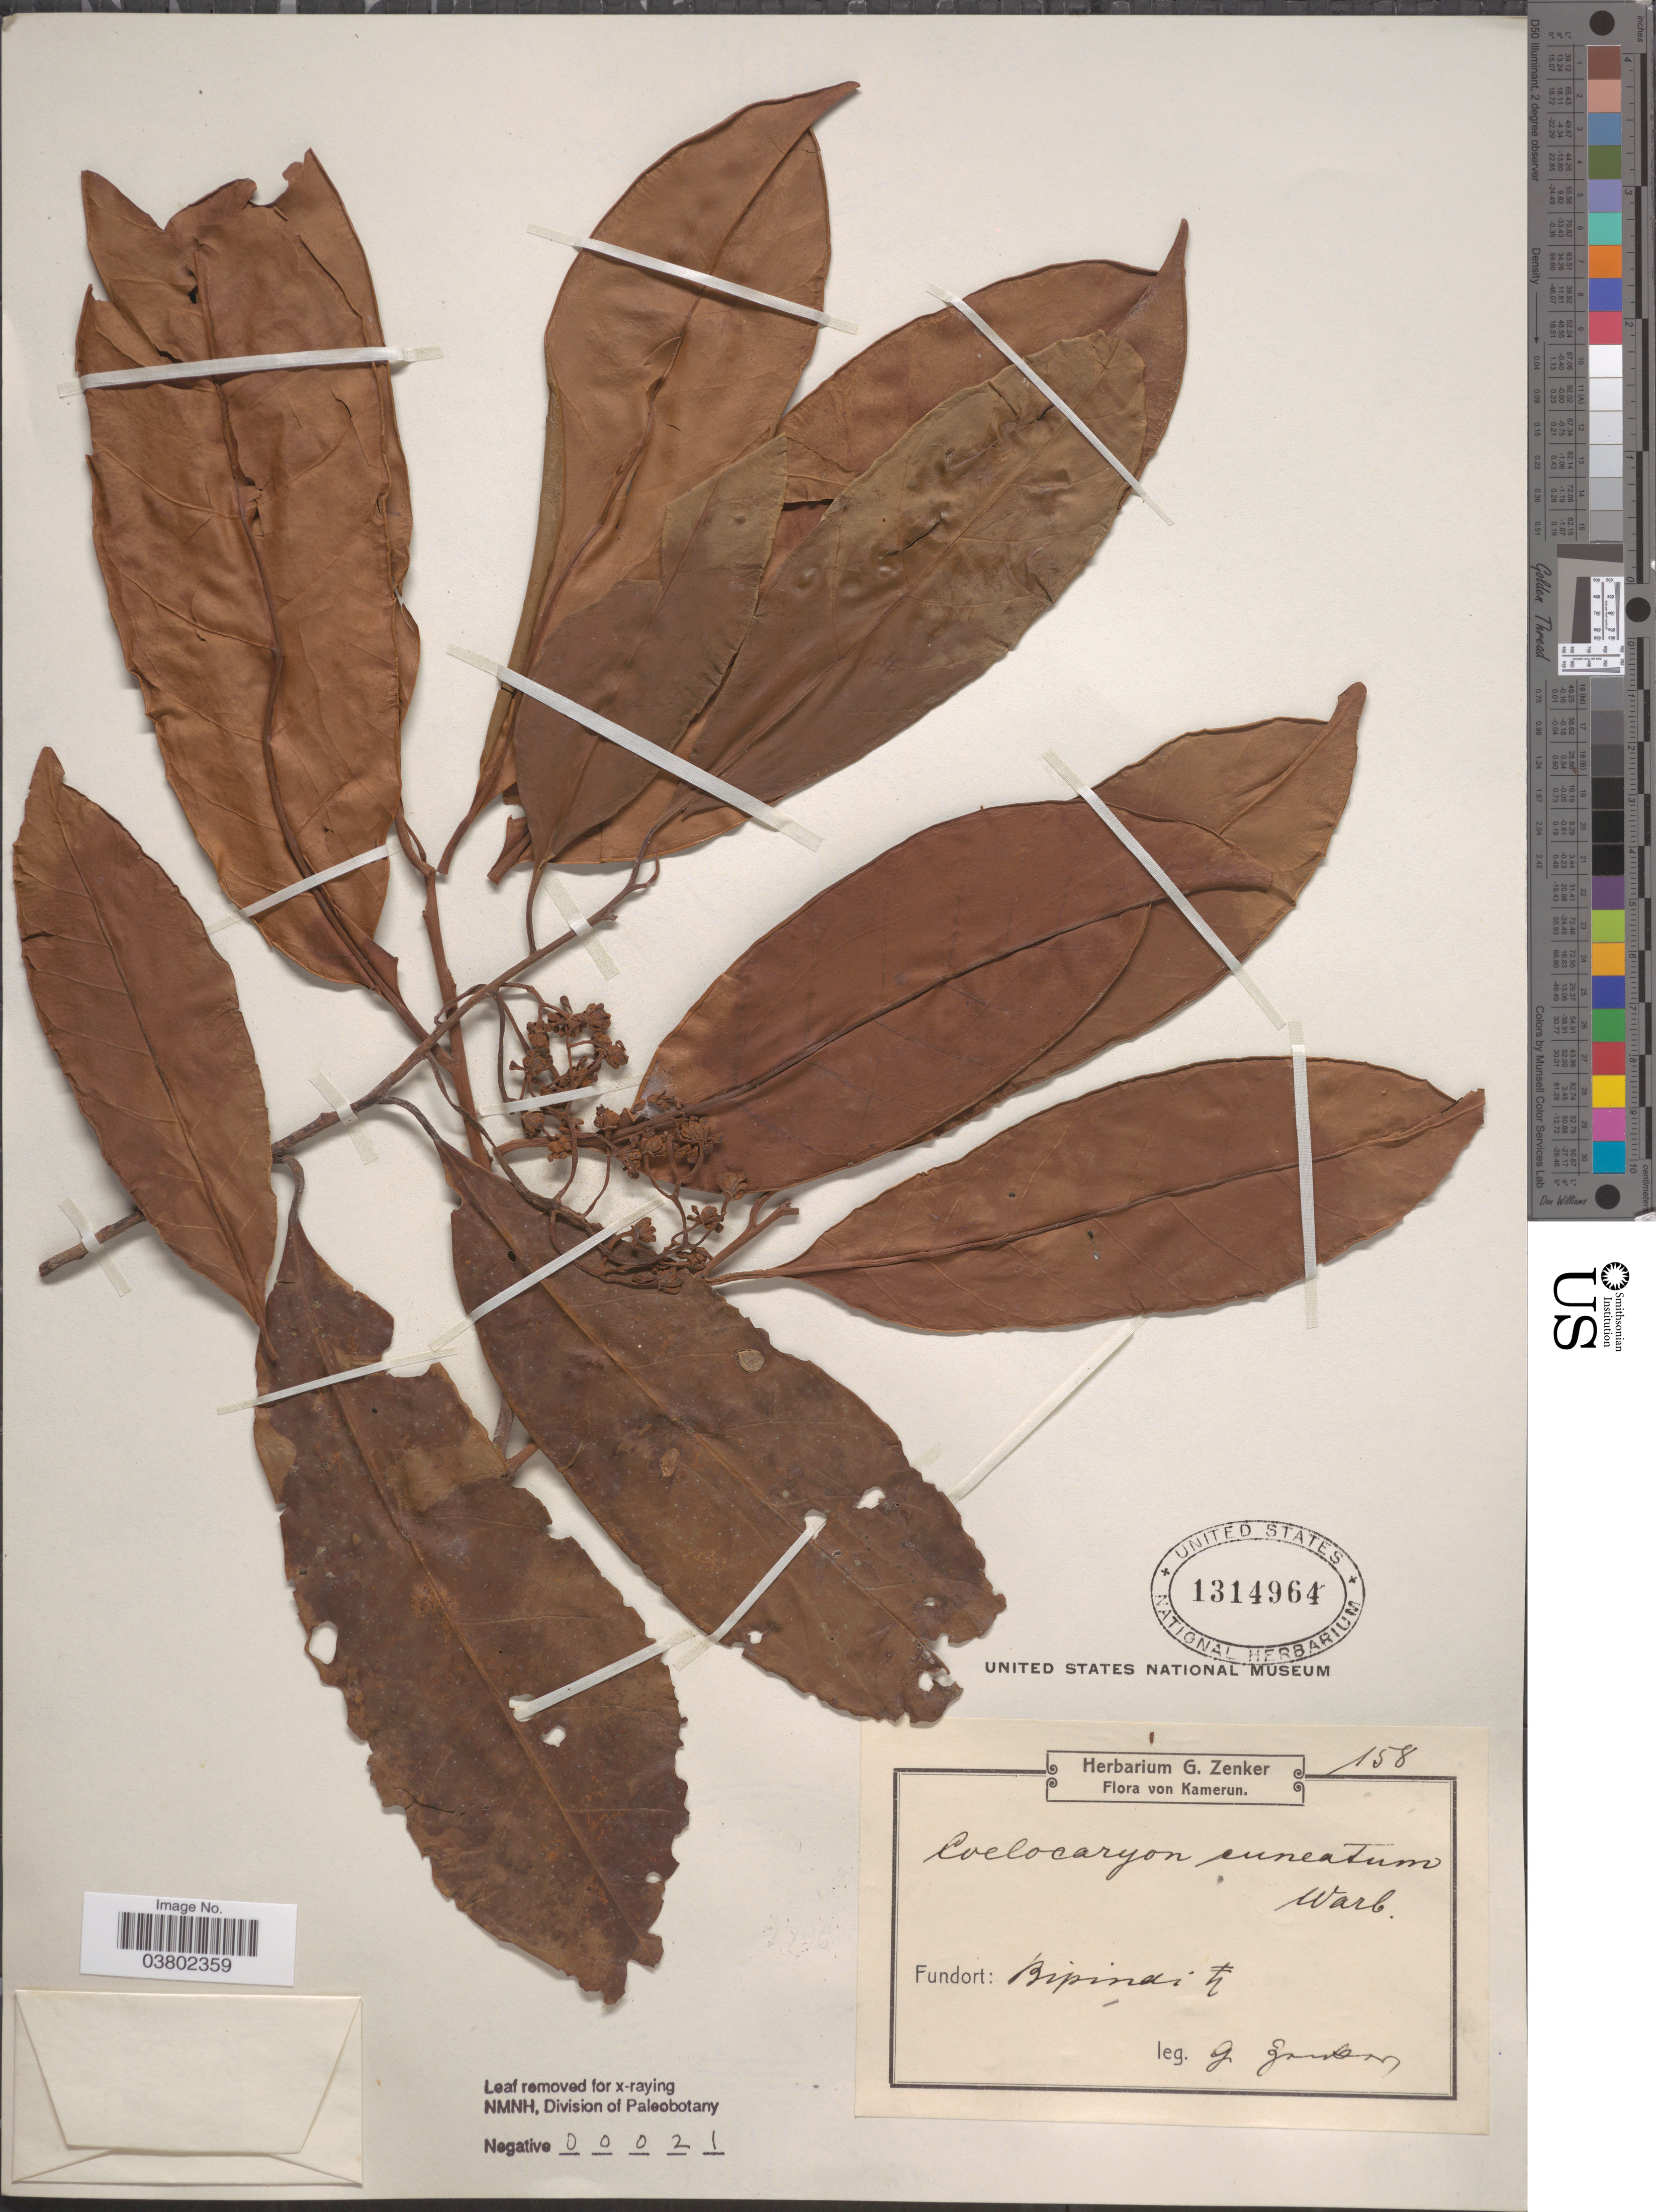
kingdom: Plantae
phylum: Tracheophyta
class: Magnoliopsida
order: Magnoliales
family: Myristicaceae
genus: Coelocaryon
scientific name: Coelocaryon cuneatum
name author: Warb.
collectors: G. A. Zenker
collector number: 158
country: Cameroon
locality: Kamerun. Fundort: Bipindi. .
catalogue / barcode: US 1314964